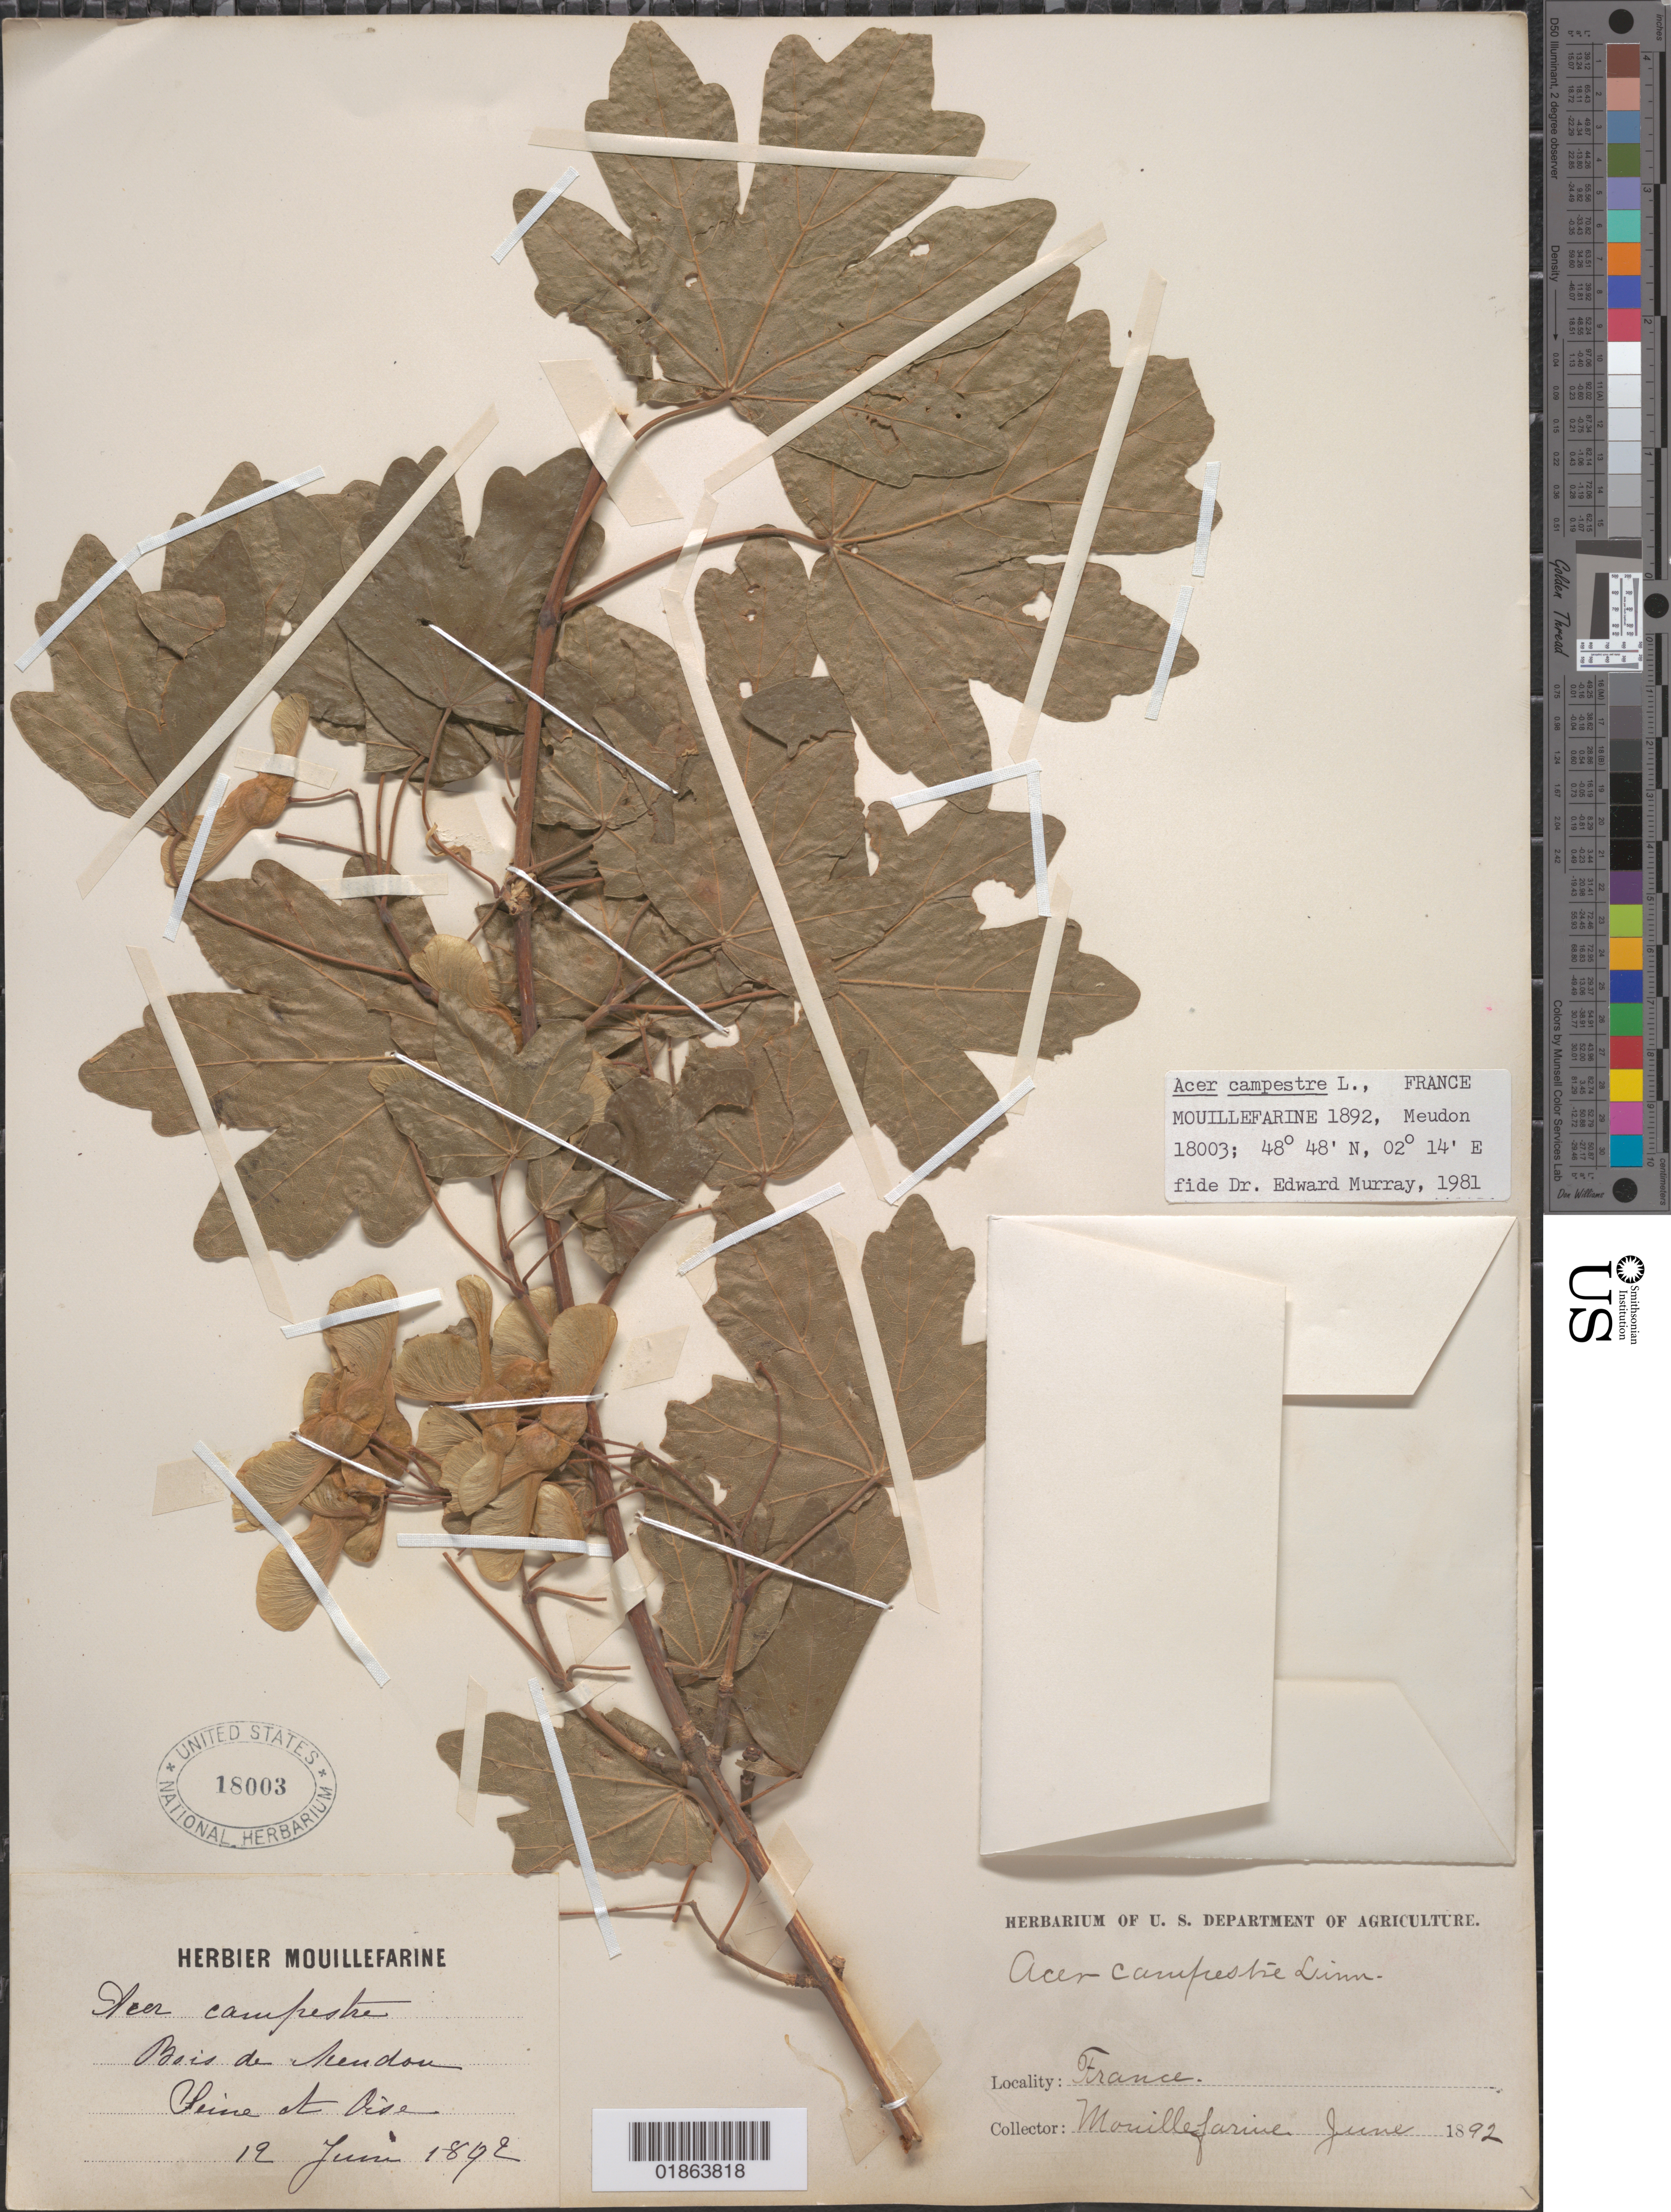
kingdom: Plantae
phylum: Tracheophyta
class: Magnoliopsida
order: Sapindales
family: Sapindaceae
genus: Acer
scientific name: Acer campestre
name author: L.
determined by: Murray, Edward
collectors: ex herb. Mouillefarine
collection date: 1892-06-12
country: France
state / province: Hauts-de-France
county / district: Oise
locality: Seine at Oise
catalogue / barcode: US 18003